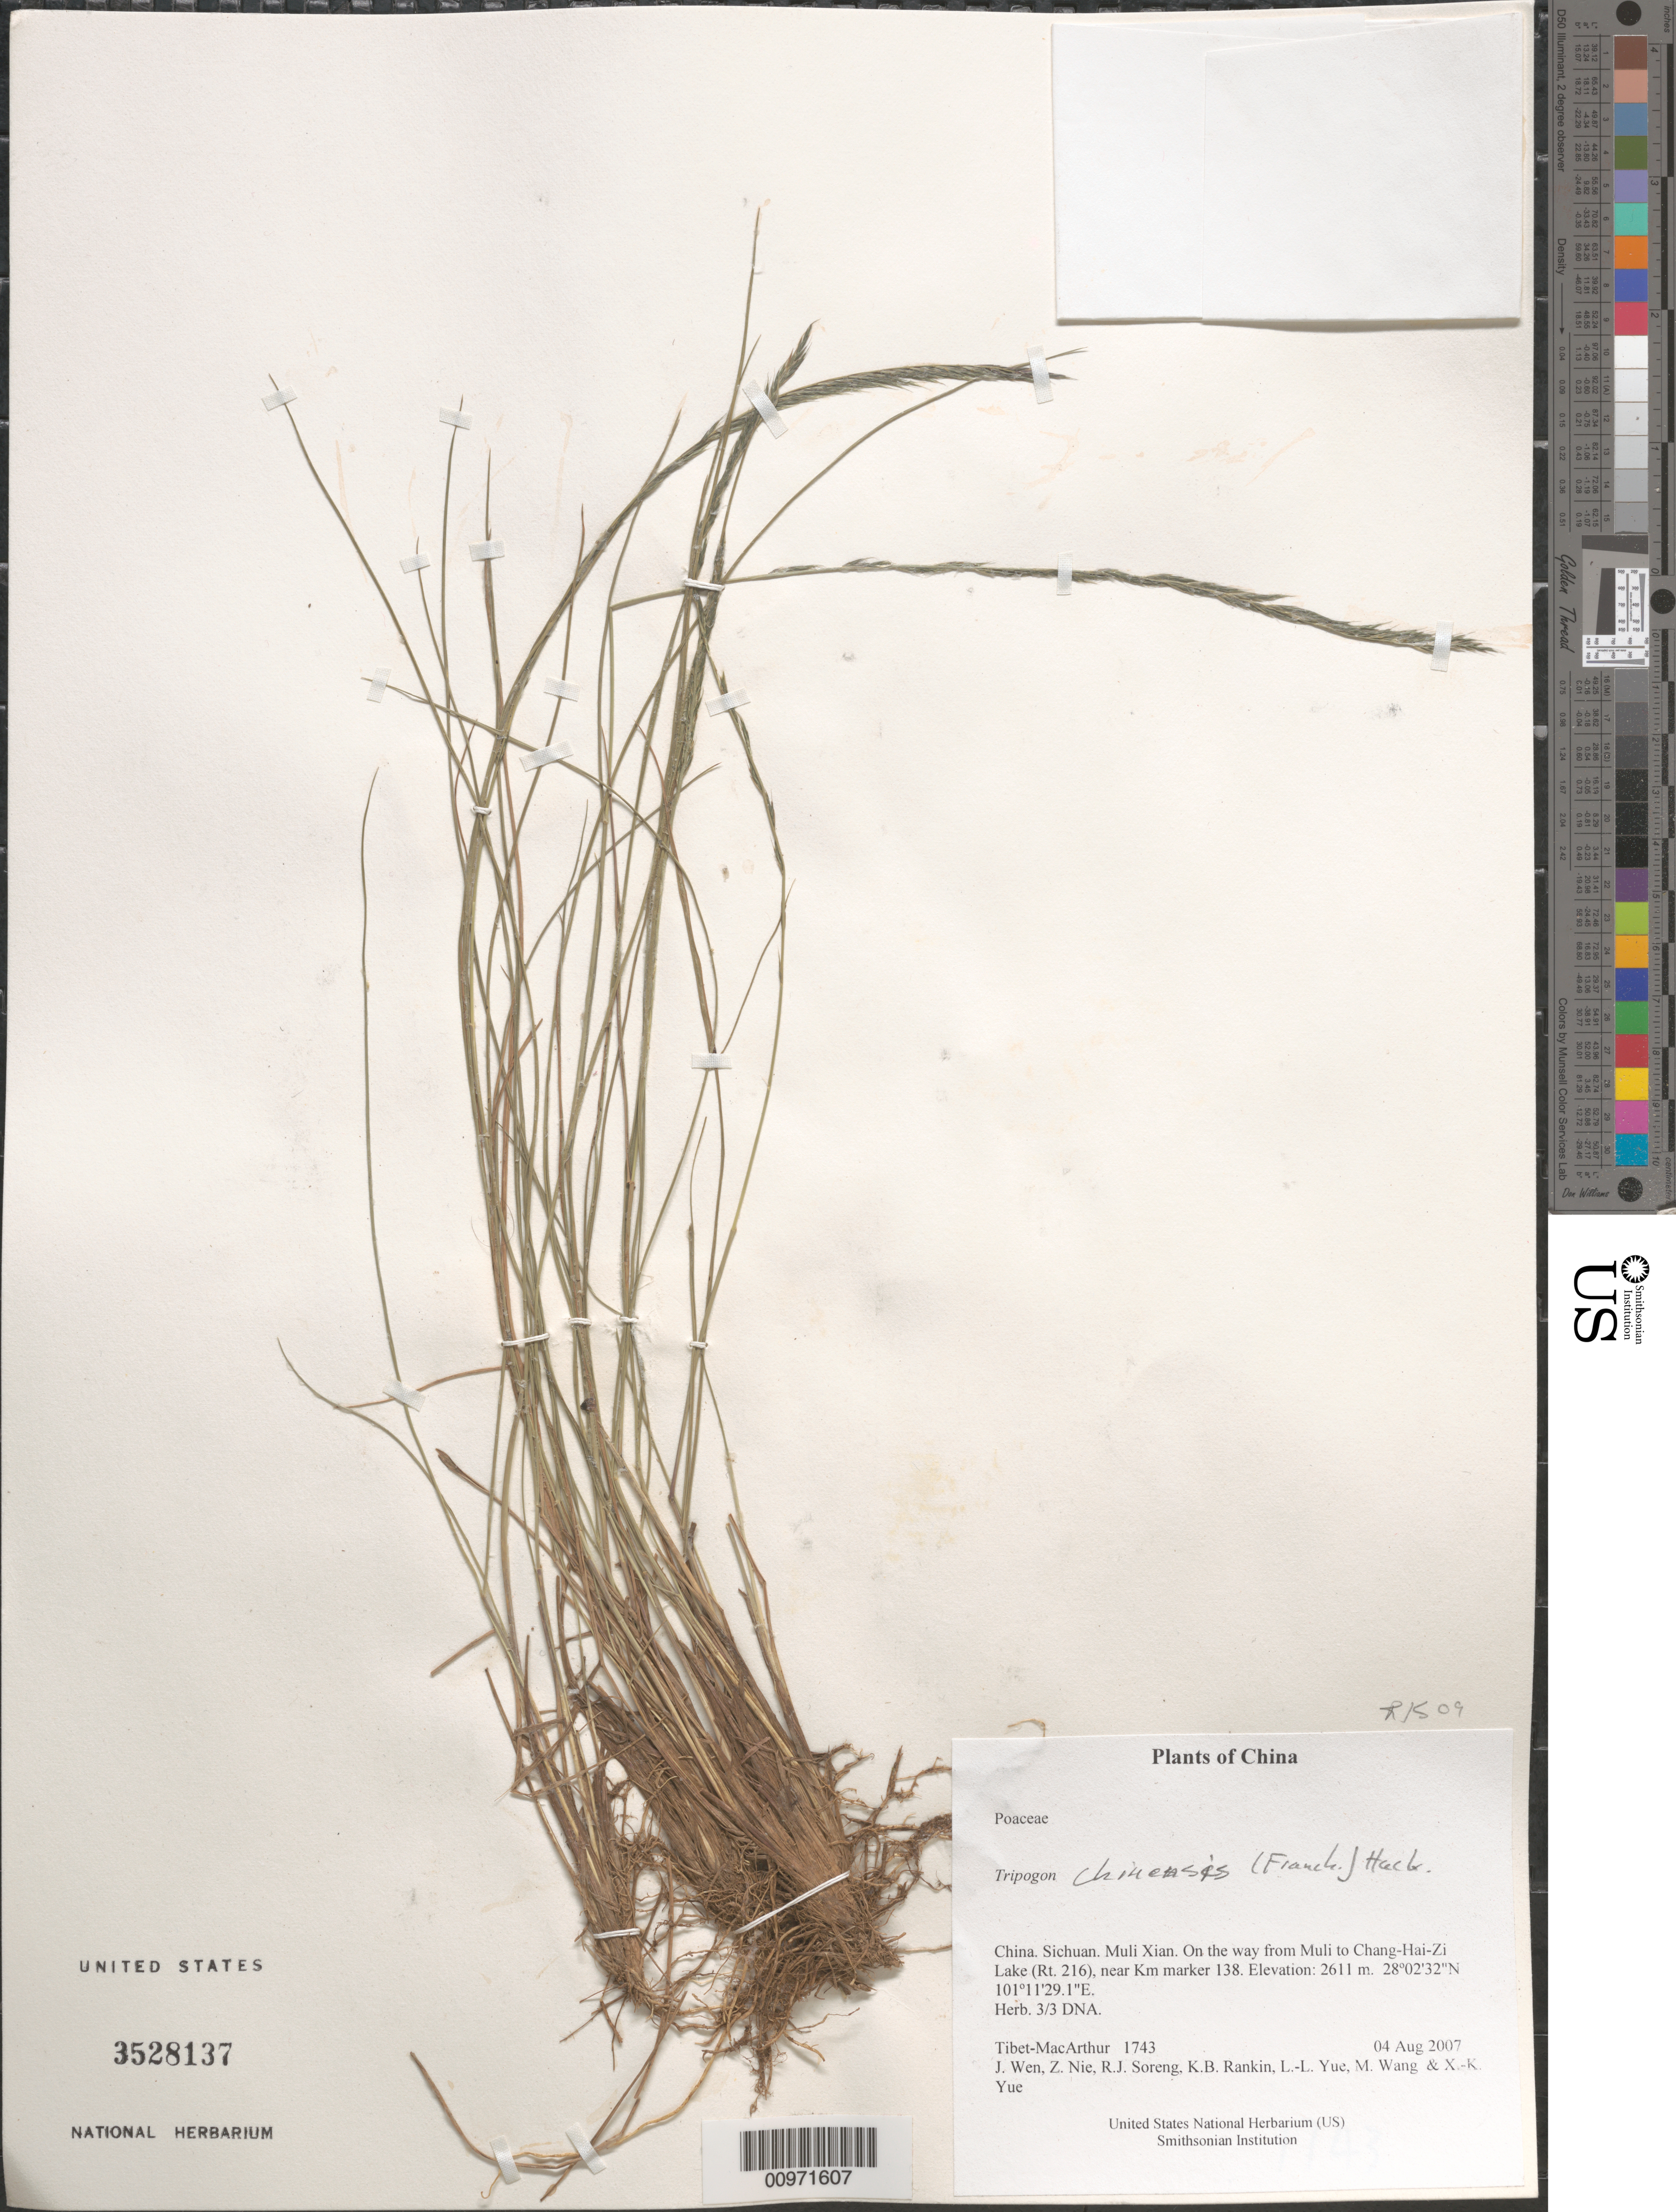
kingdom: Plantae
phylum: Tracheophyta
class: Liliopsida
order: Poales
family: Poaceae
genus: Tripogon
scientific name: Tripogon chinensis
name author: (Franch.) Hack.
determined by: Soreng, Robert J., Research Associate (BOT), Smithsonian Institution - National Museum of Natural History (UNITED STATES)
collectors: Tibet-MacArthur, J. Wen, Z. Nie, R. J. Soreng, K. Rankin, L. Yue, M. Wang & X. Yue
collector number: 1743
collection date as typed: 04 Aug 2007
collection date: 2007-08-04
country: China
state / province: Sichuan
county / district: Muli Xian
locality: On the way from Muli to Chang-Hai-Zi Lake (Rt. 216), near Km marker 138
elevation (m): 2611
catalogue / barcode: US 3528137